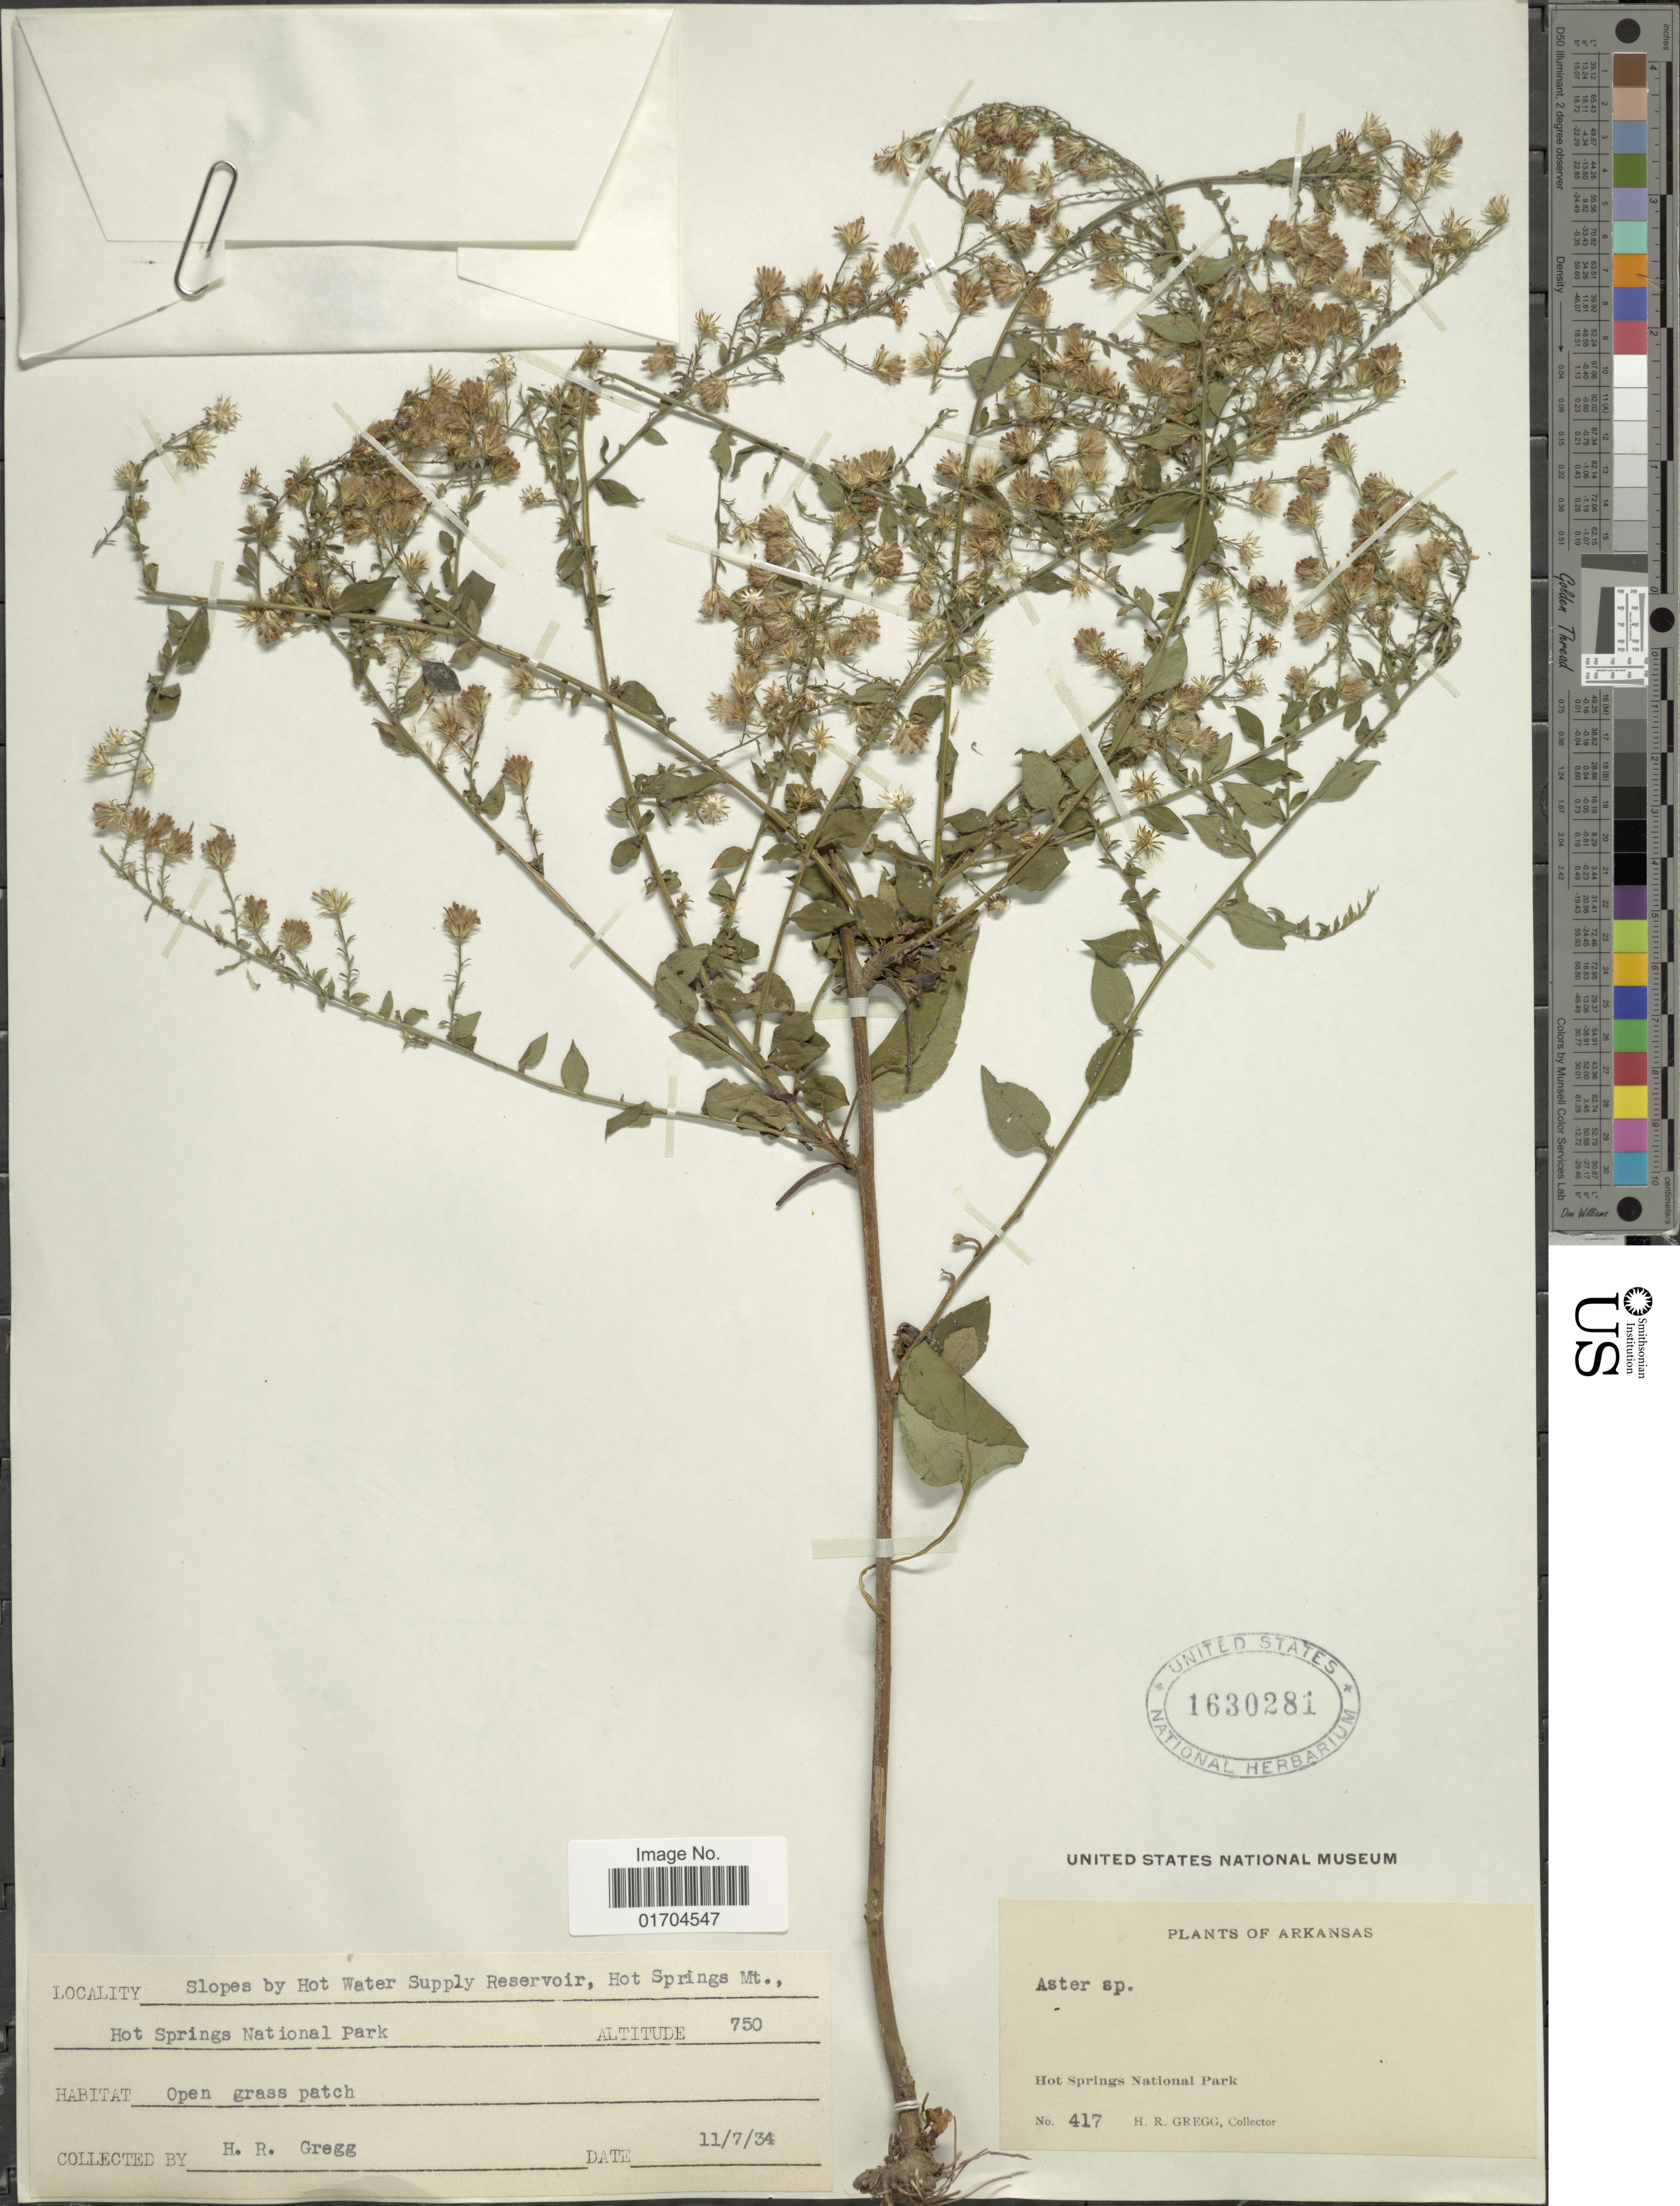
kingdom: Plantae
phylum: Tracheophyta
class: Magnoliopsida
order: Asterales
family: Asteraceae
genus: Symphyotrichum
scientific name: Symphyotrichum sp.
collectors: H. Gregg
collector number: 417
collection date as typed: Transcribed d/m/y: 7/11/34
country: United States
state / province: Arkansas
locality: Slopes by Hot Water Supply Reservoir, Hot Springs Mt., Hot Springs National Park.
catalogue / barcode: US 1630281